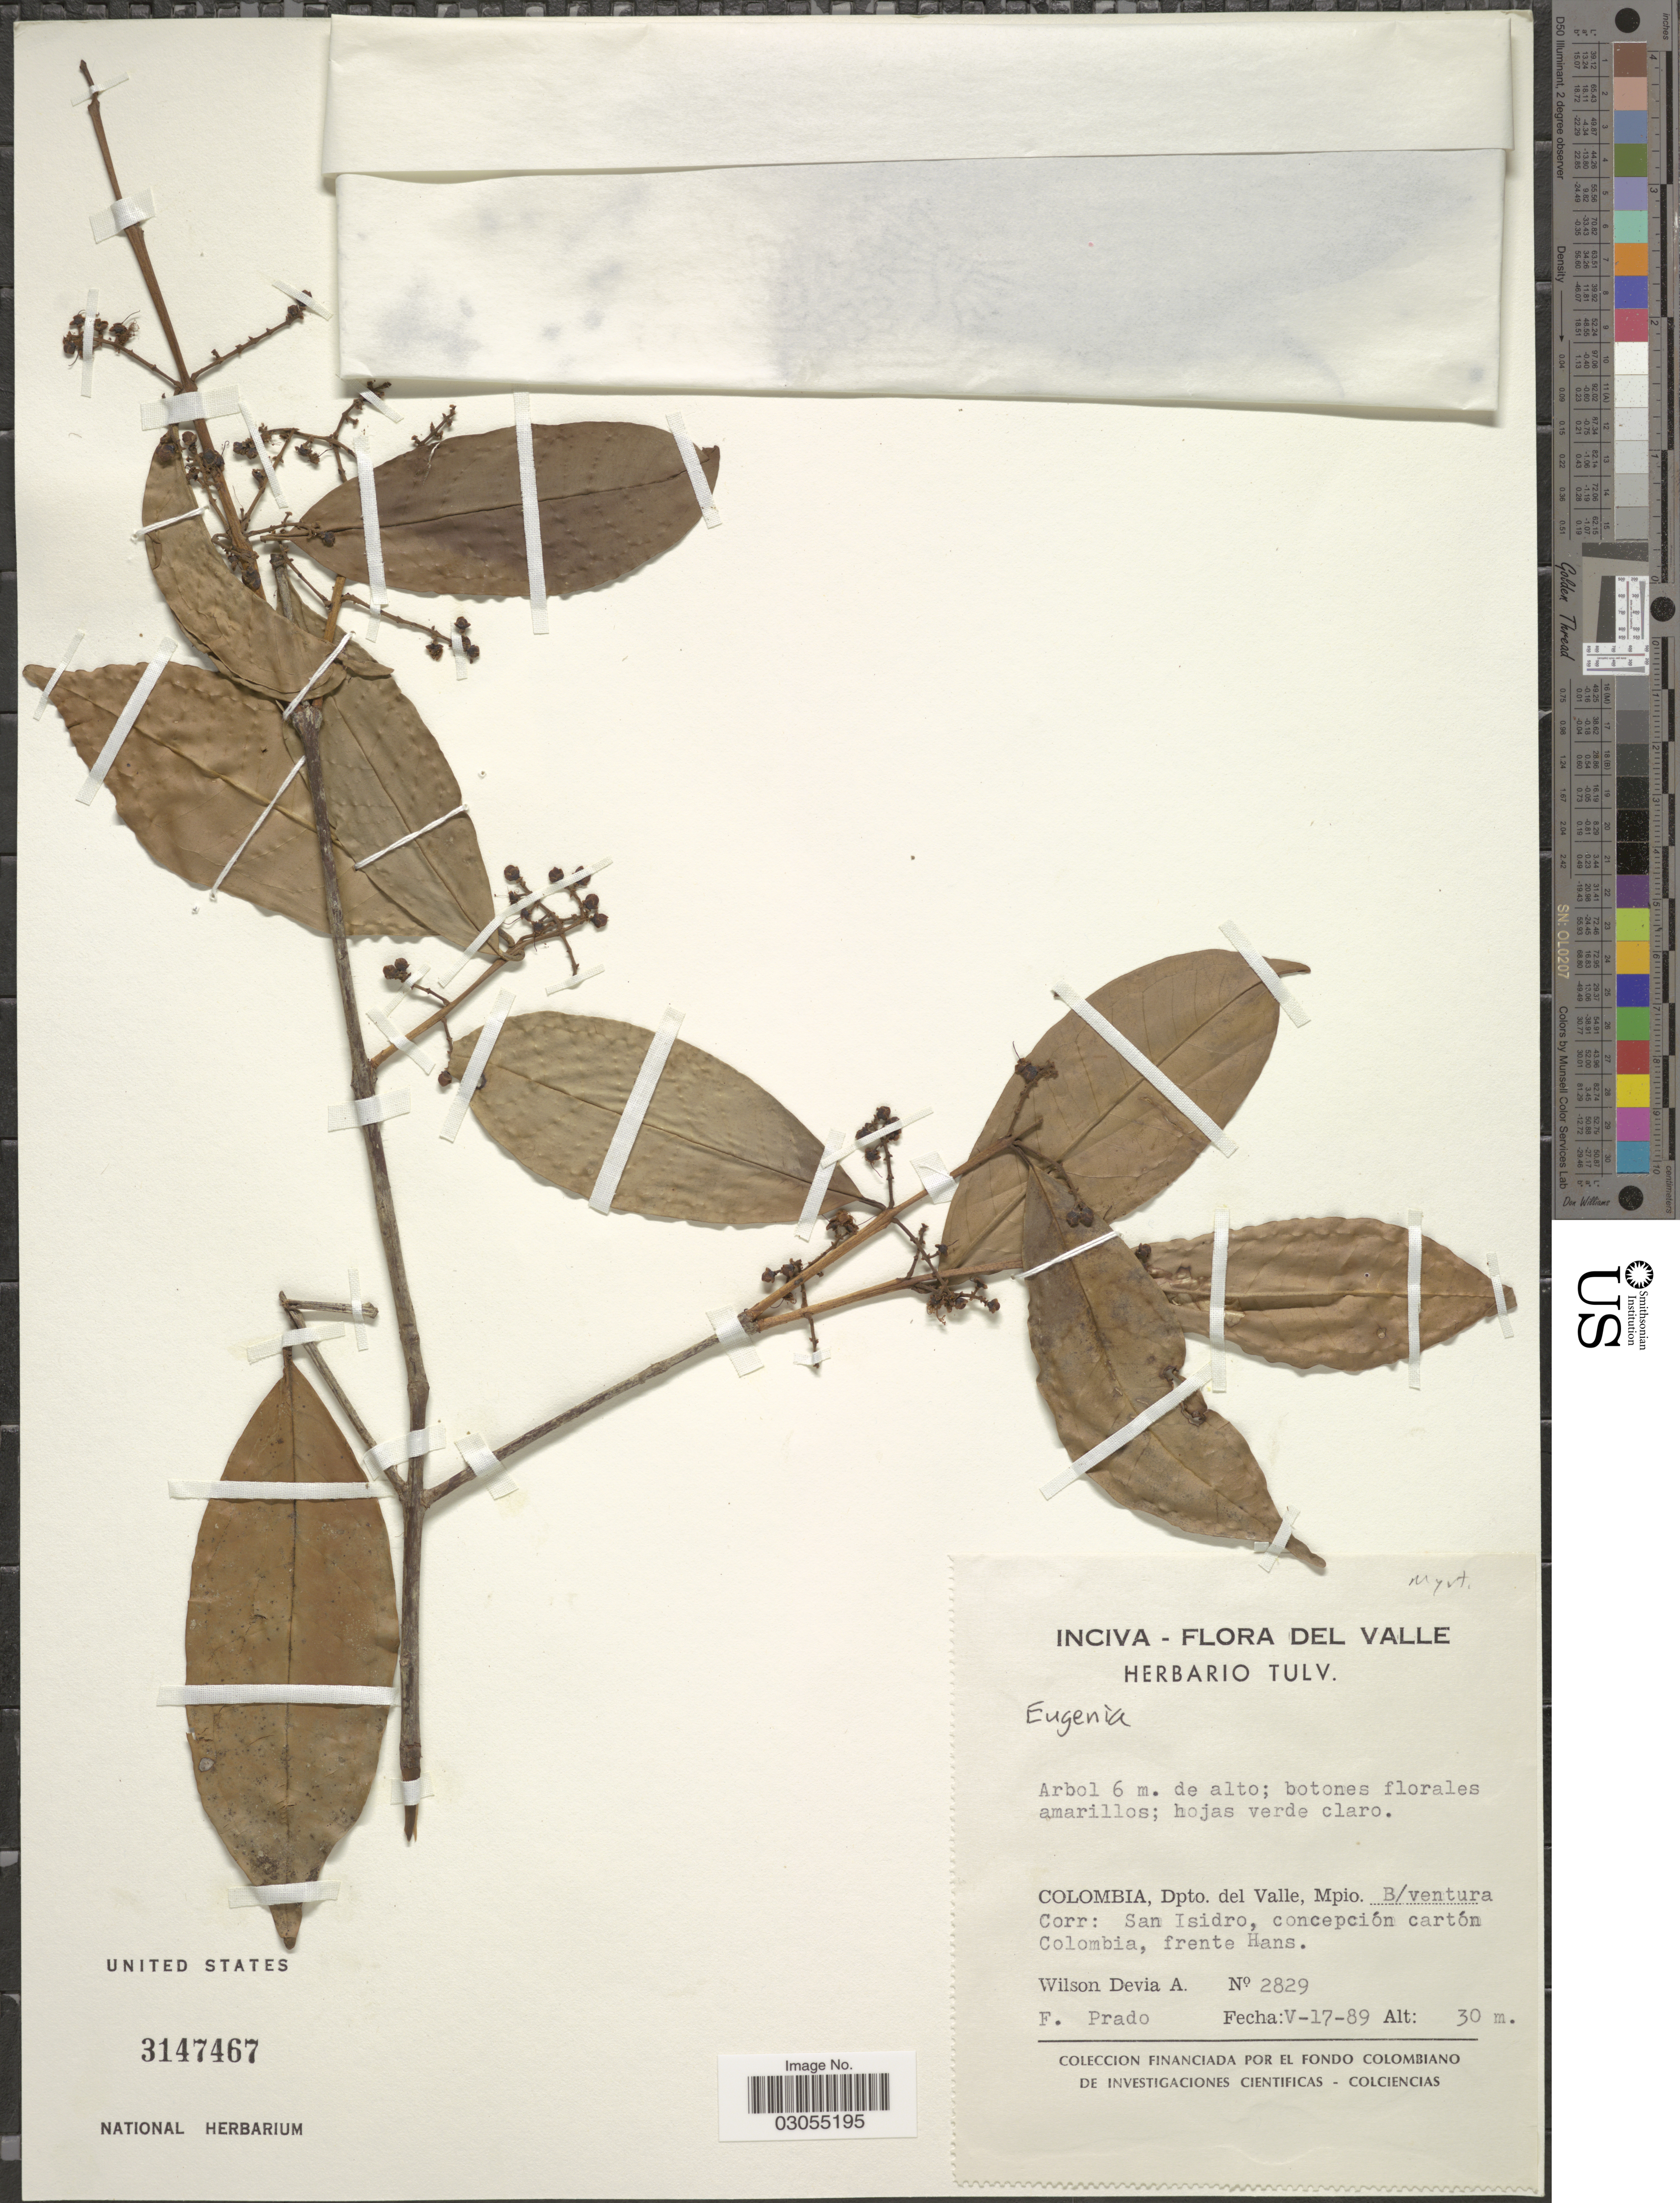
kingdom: Plantae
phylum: Tracheophyta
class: Magnoliopsida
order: Myrtales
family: Myrtaceae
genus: Eugenia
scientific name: Eugenia sp.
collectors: W. Devia A. & F. Prado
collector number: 2829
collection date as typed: Transcribed d/m/y: 17/5/89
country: Colombia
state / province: Valle del Cauca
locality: Dpto. del Valle, Mpio. B/ventura Corr: San Isidro, concepción cartón Colombia, frente Hans.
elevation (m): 30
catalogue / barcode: US 3147467